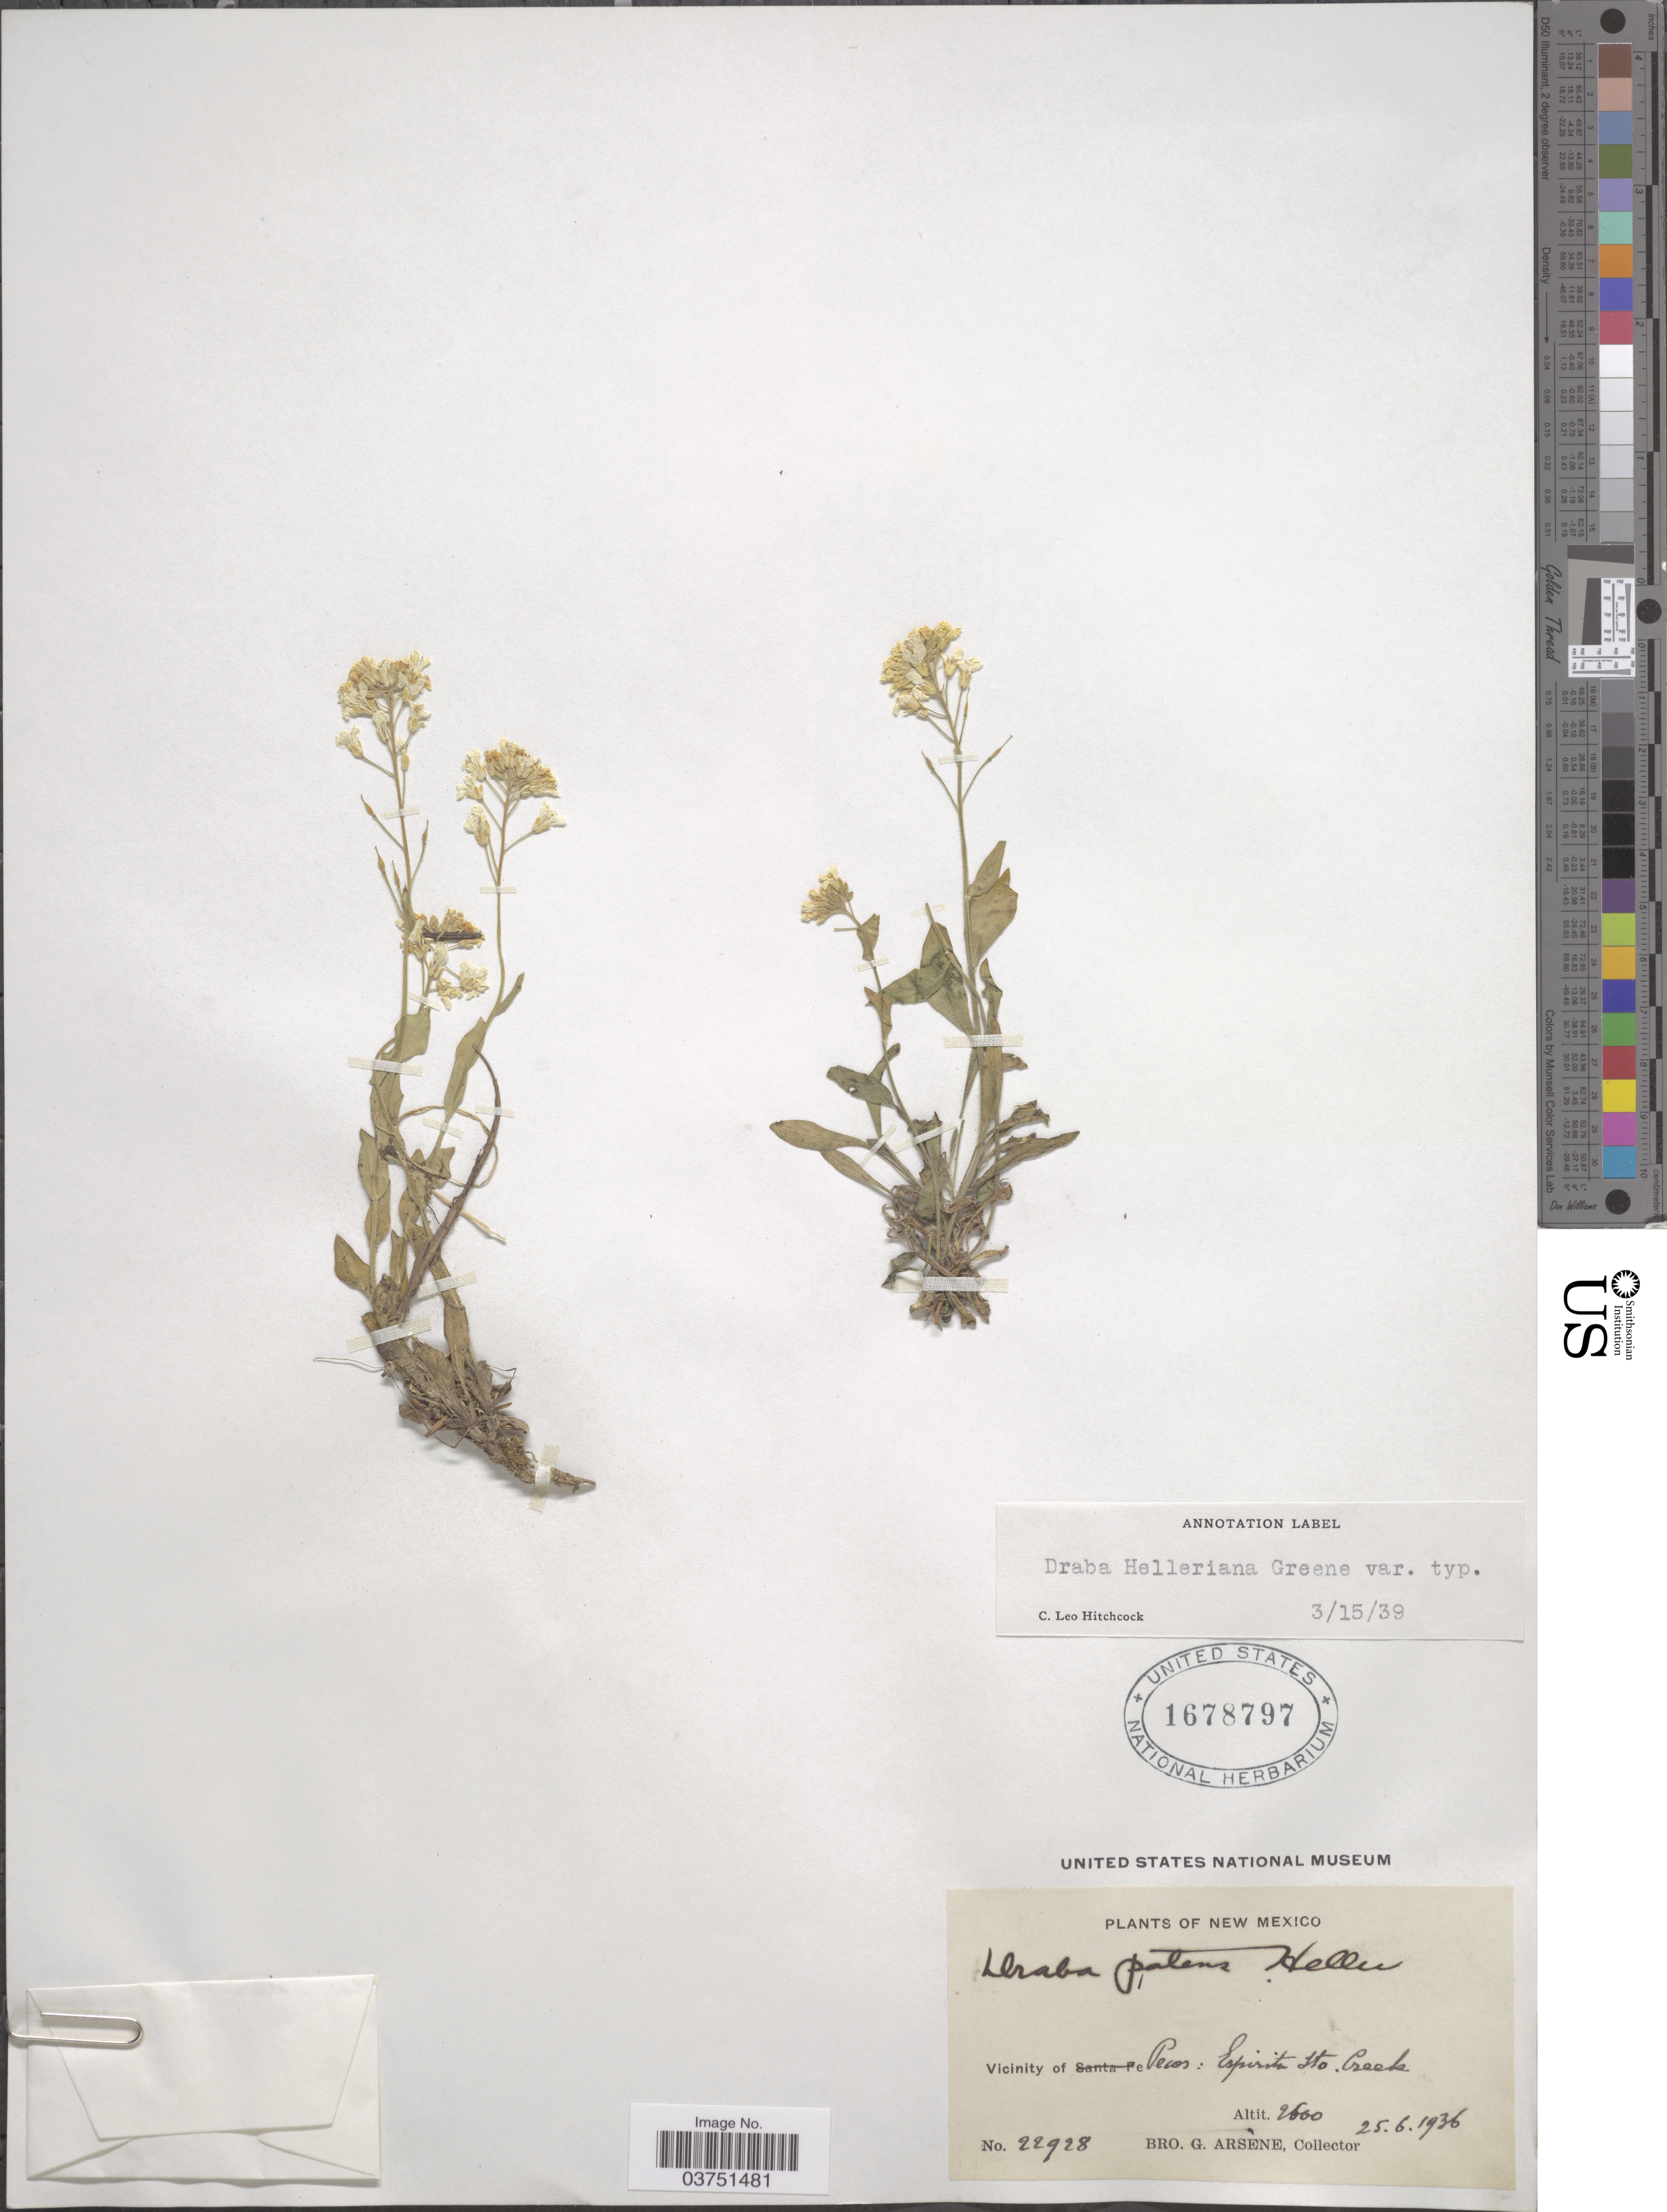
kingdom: Plantae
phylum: Tracheophyta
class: Magnoliopsida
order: Brassicales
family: Brassicaceae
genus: Draba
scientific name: Draba helleriana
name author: Greene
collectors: Bro. G. Arsène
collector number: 22928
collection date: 1936-06-25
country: United States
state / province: New Mexico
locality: Vicinity of Pecos: Espiritu Sto. Creek.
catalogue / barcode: US 1678797